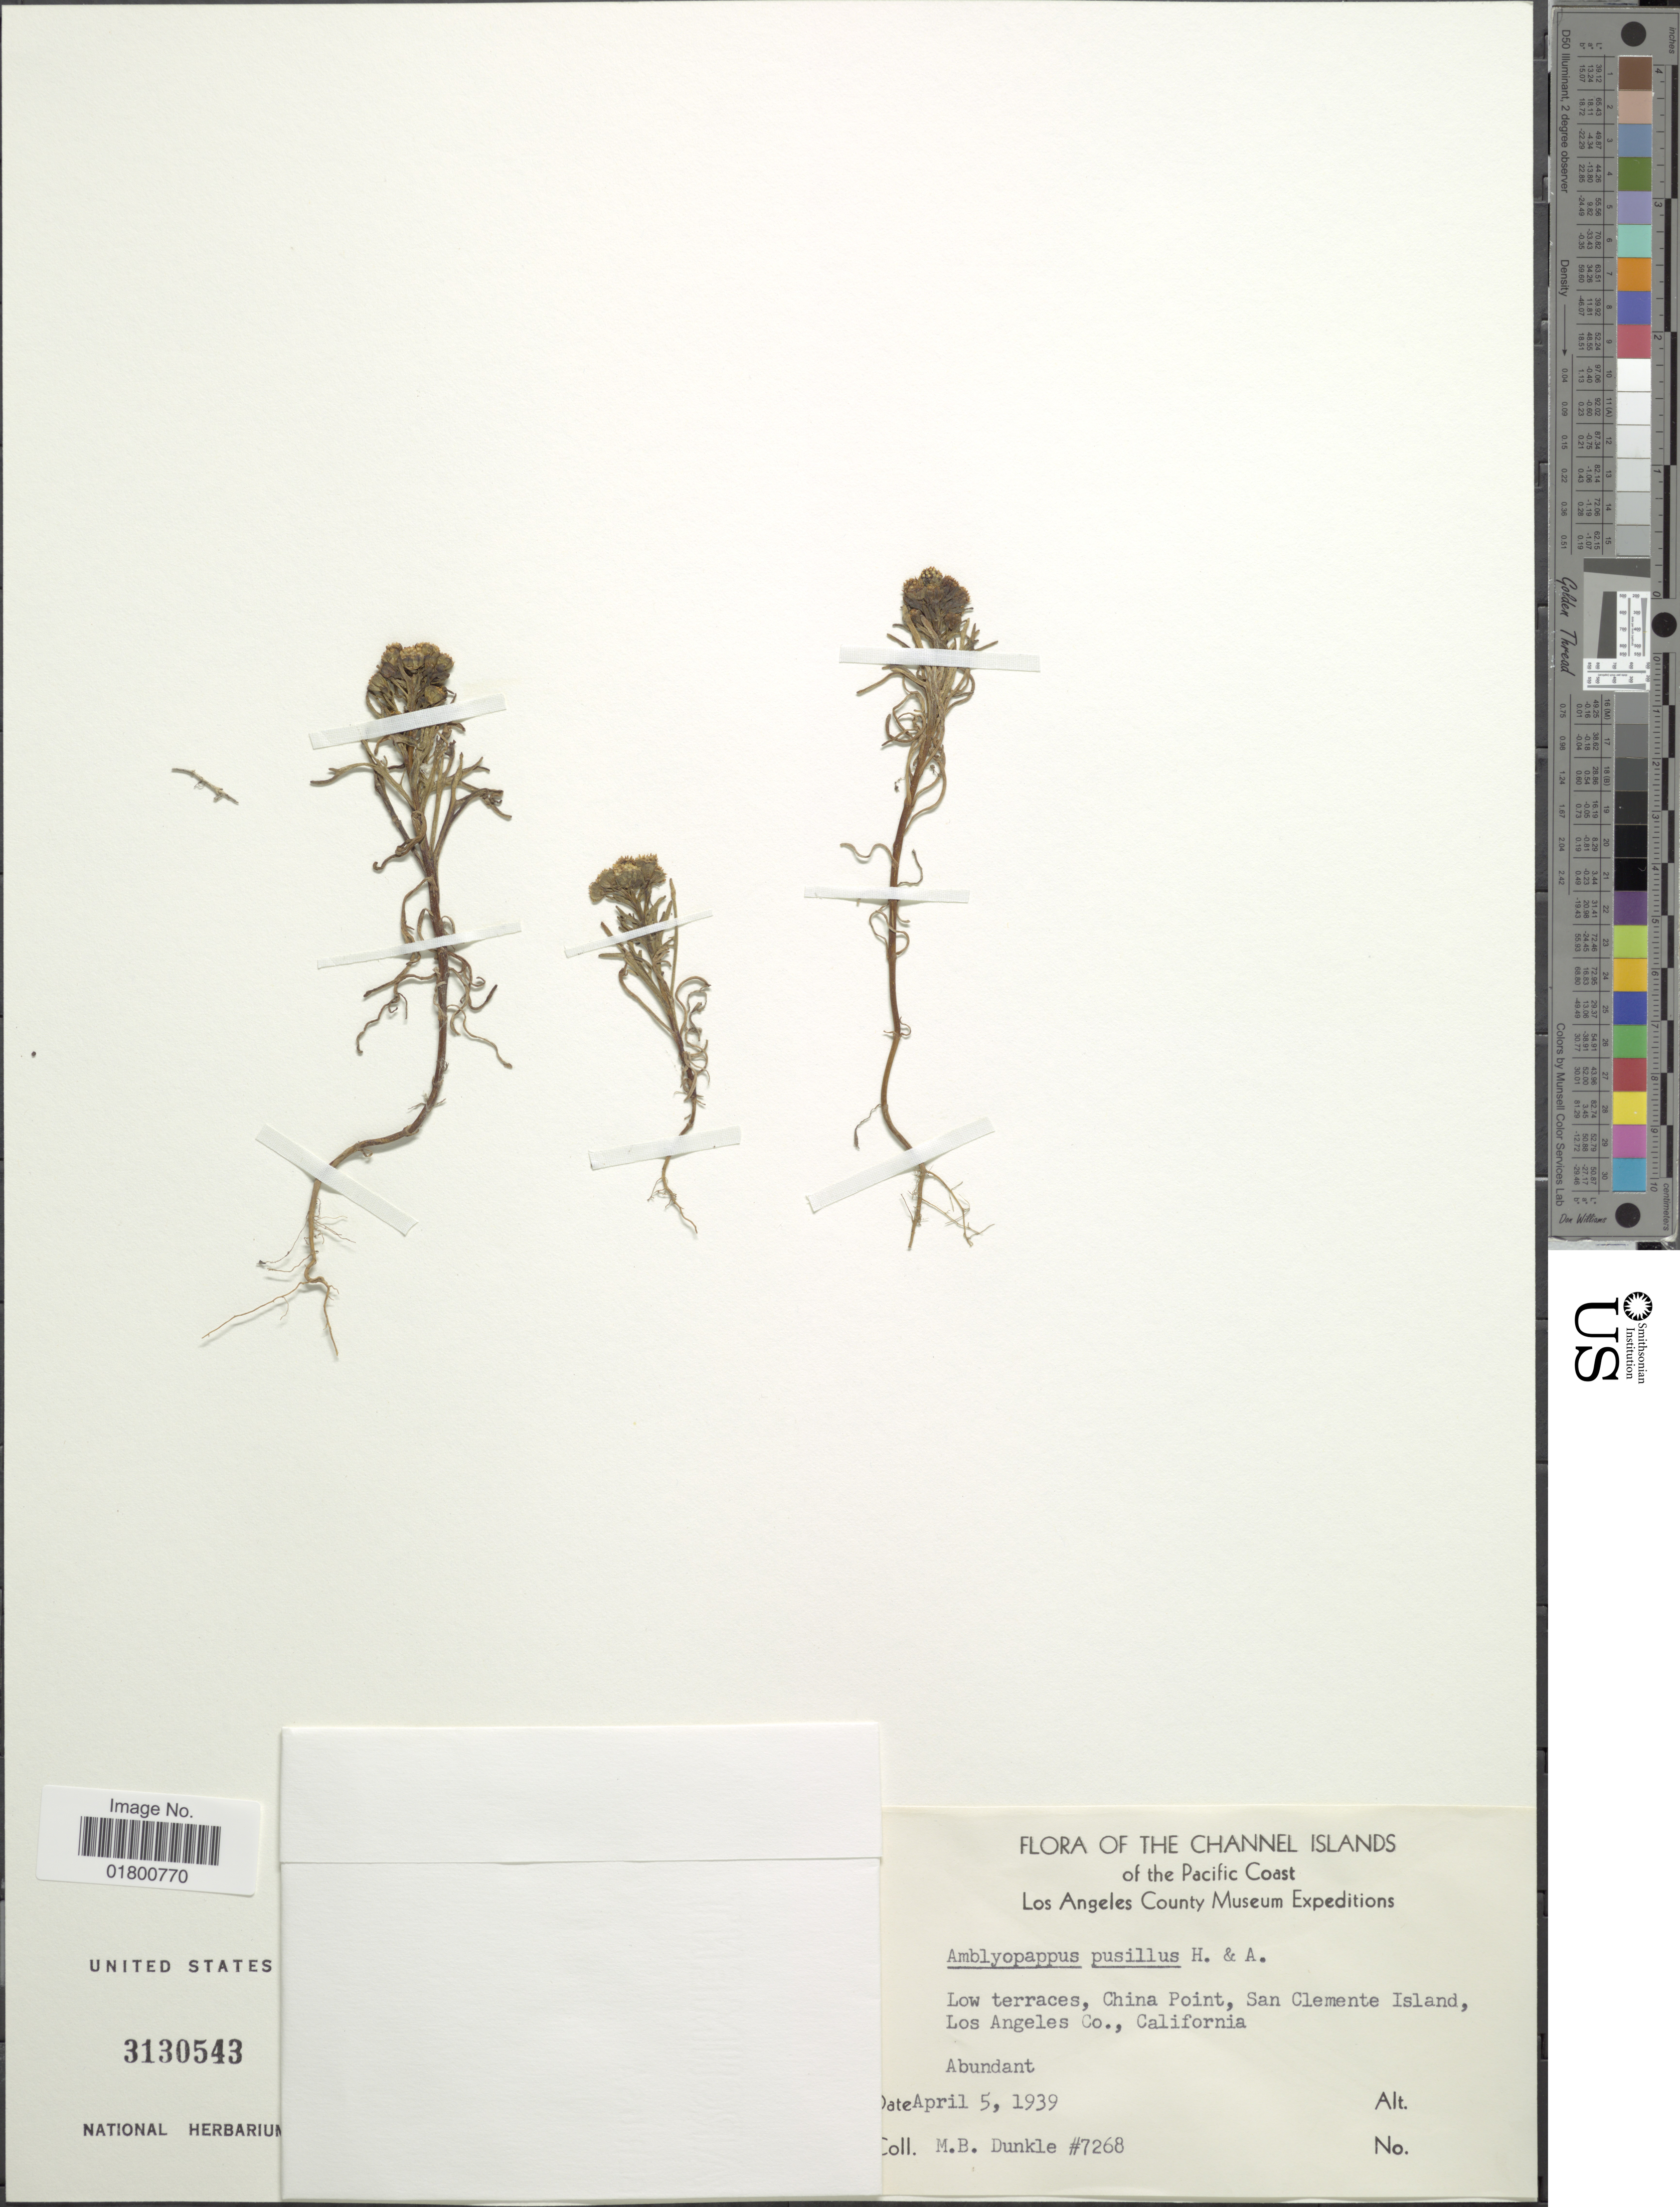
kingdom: Plantae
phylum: Tracheophyta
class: Magnoliopsida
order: Asterales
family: Asteraceae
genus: Amblyopappus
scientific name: Amblyopappus pusillus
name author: Hook. & Arn.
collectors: M. Dunkle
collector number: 7268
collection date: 1939-04-05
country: United States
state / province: California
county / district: Los Angeles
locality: The Channel Islands of the Pacific Coast, Low terraces, China Point, San Clemente Island, Los Angeles Co., California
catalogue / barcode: US 3130543